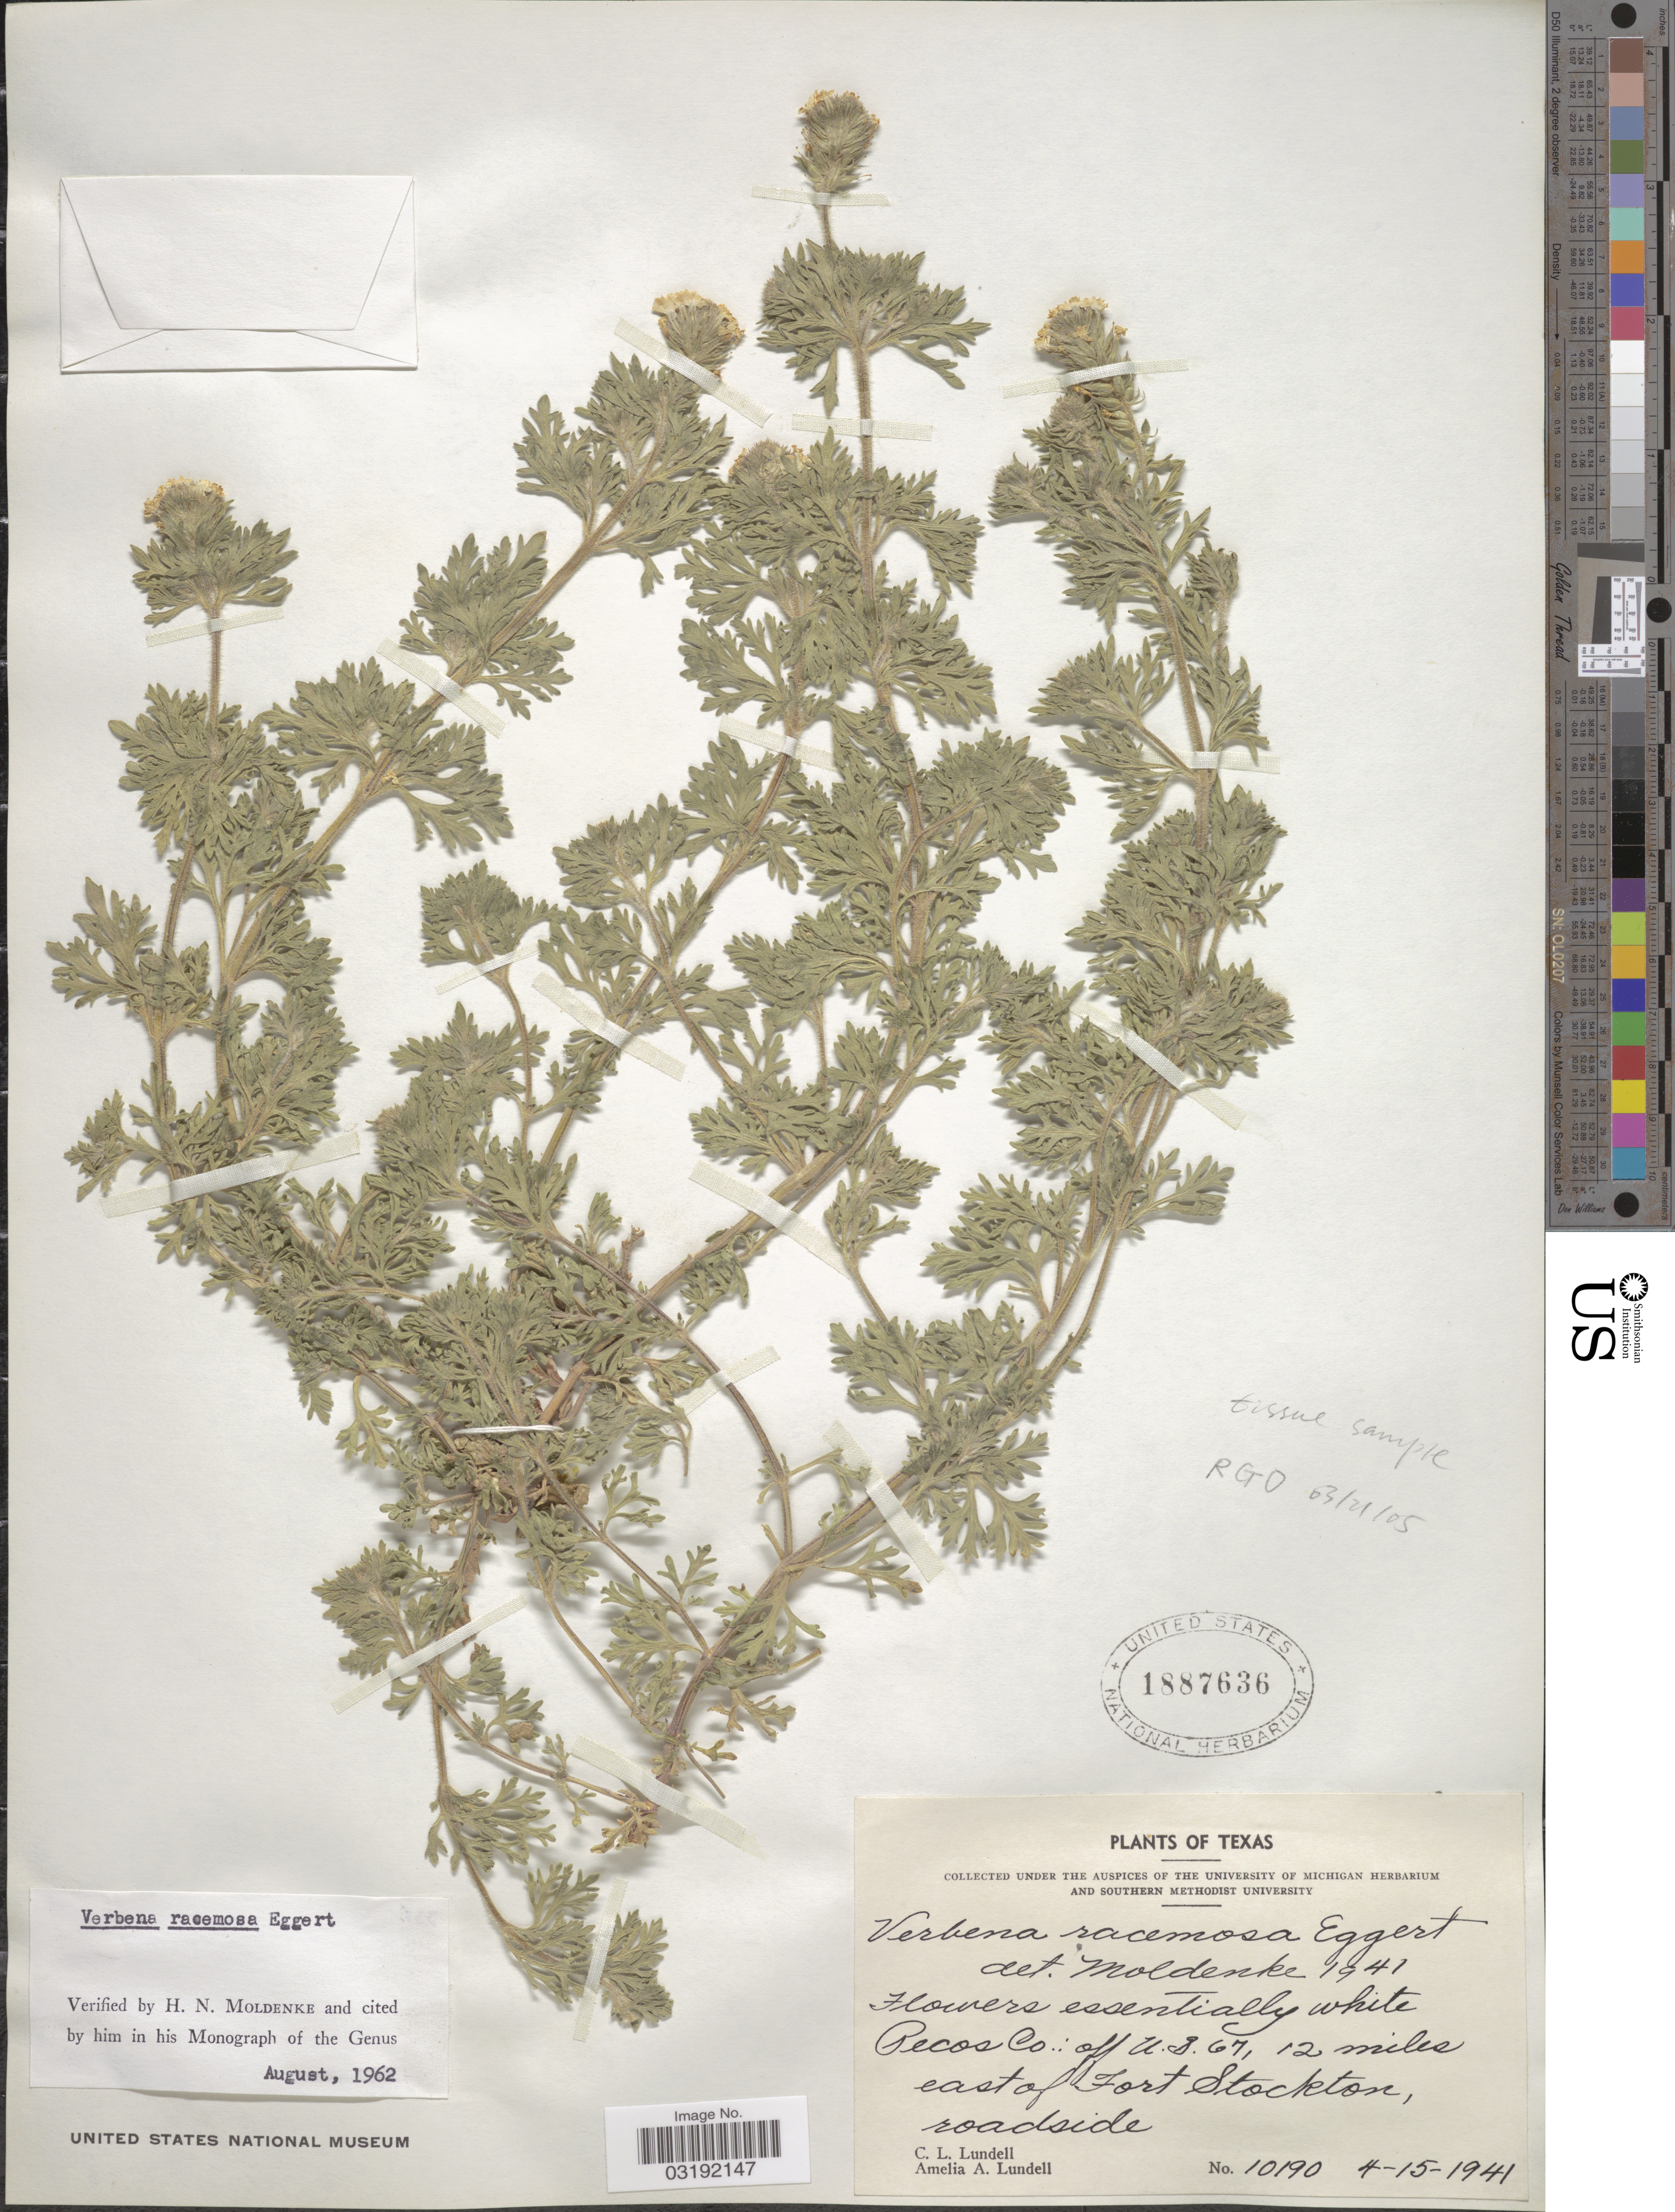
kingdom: Plantae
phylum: Tracheophyta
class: Magnoliopsida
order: Lamiales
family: Verbenaceae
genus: Verbena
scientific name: Verbena racemosa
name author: Eggert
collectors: C. L. Lundell & A. A. Lundell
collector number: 10190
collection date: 1941-04-15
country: United States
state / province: Texas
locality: Pecos Co.: off U.S. 67, 12 miles east of Fort Stockton, roadside.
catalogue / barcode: US 1887636